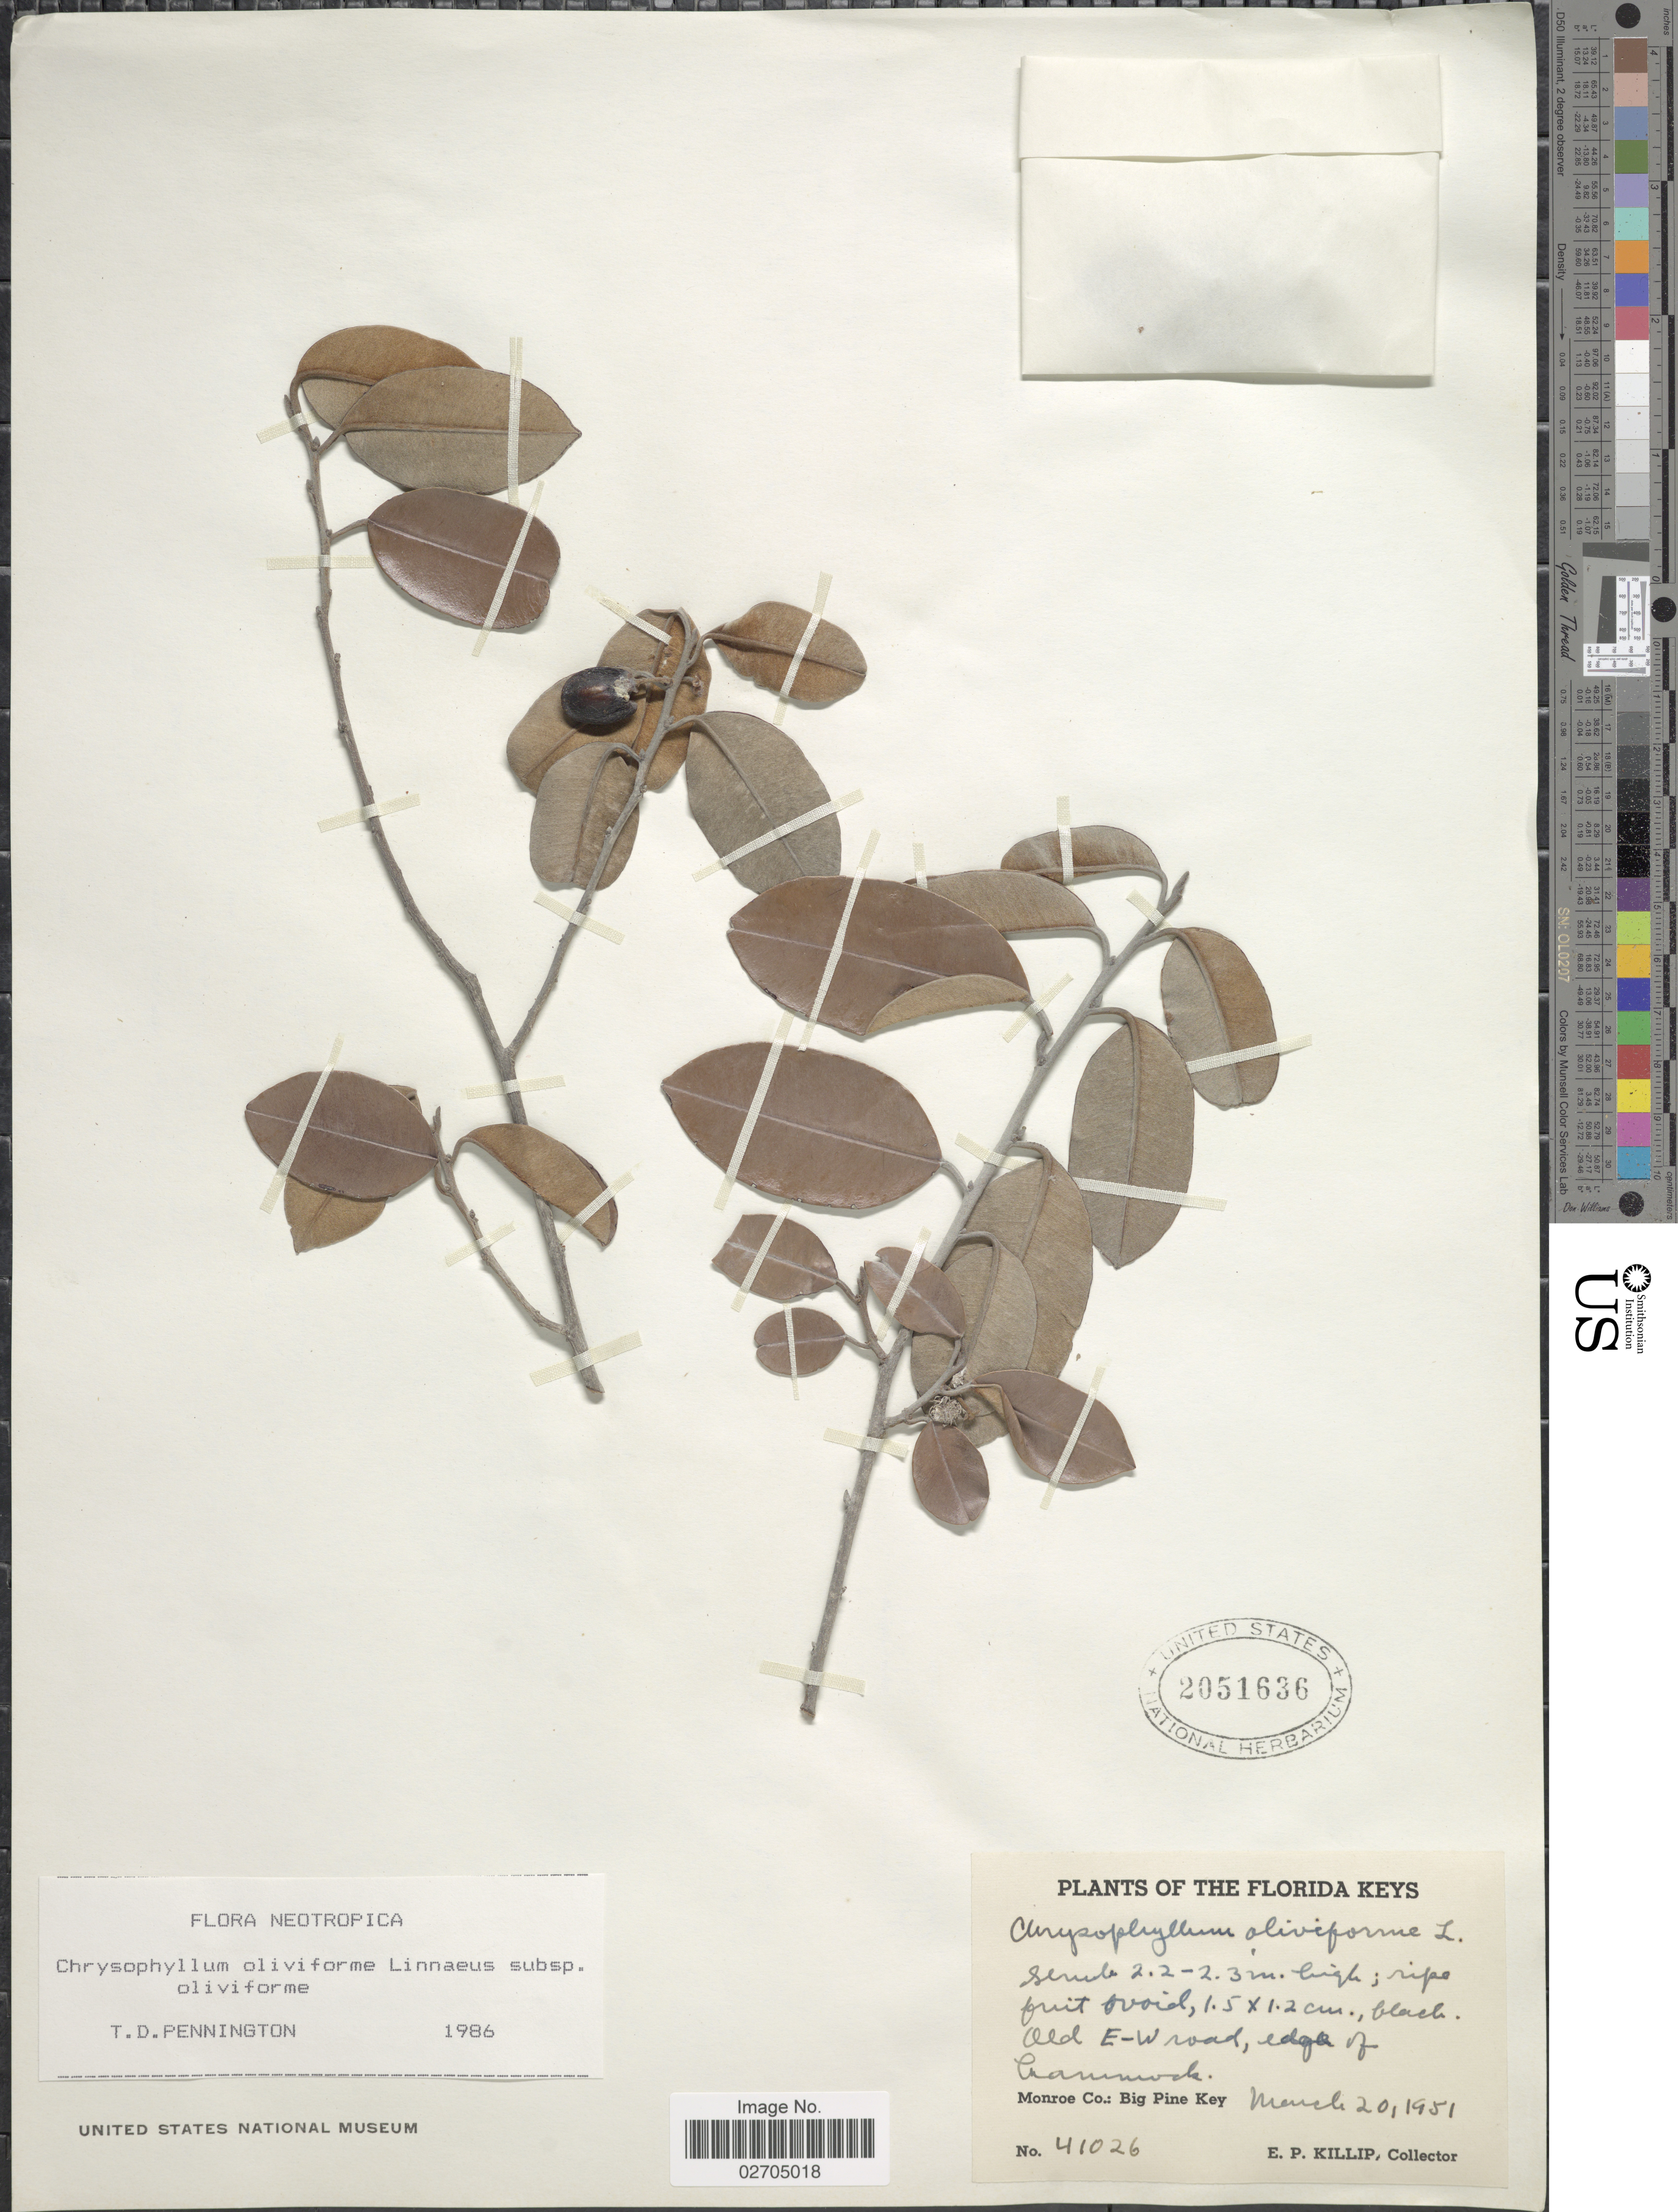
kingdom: Plantae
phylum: Tracheophyta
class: Magnoliopsida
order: Ericales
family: Sapotaceae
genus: Chrysophyllum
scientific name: Chrysophyllum oliviforme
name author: L.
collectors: E. P. Killip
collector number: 41026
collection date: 1951-03-20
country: United States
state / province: Florida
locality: The Florida Keys, old E-W road, edge of hammock, Monroe Co.: Big Pine Key.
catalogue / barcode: US 2051636